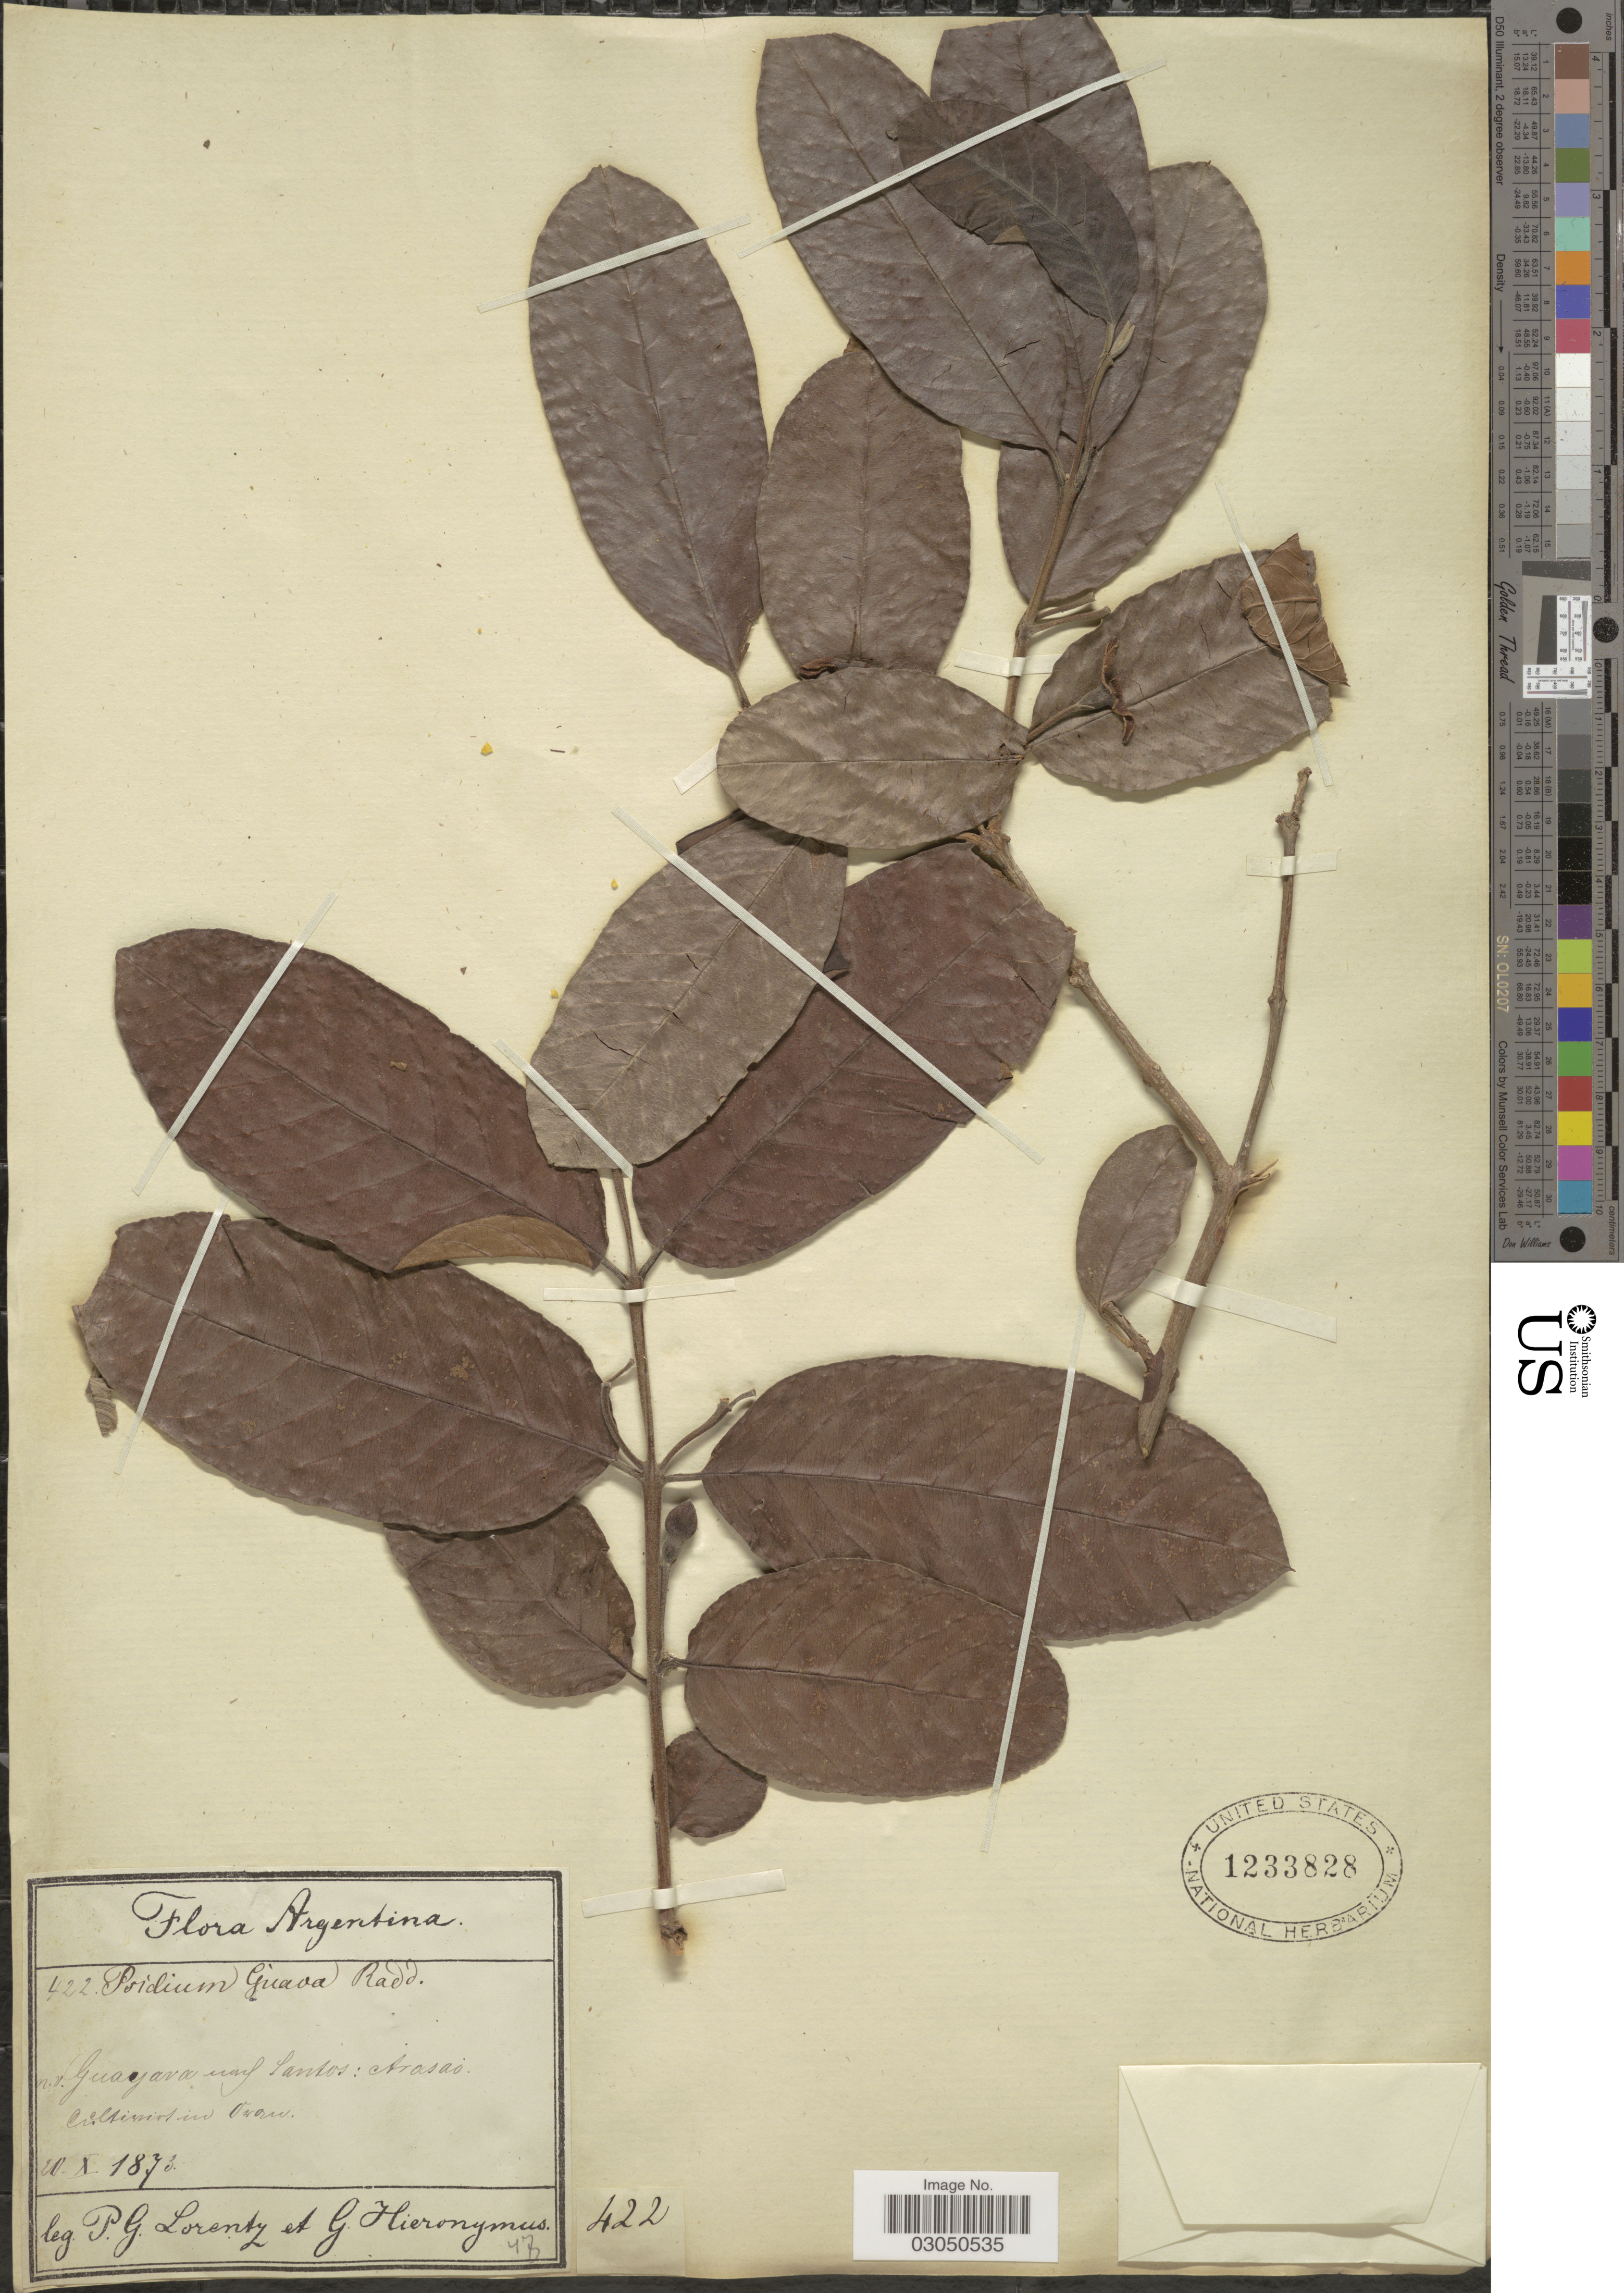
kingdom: Plantae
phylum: Tracheophyta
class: Magnoliopsida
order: Myrtales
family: Myrtaceae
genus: Psidium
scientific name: Psidium guajava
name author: L.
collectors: P. G. Lorentz & G. H. Hieronymus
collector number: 422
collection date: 1873-10-20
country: Argentina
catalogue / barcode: US 1233828